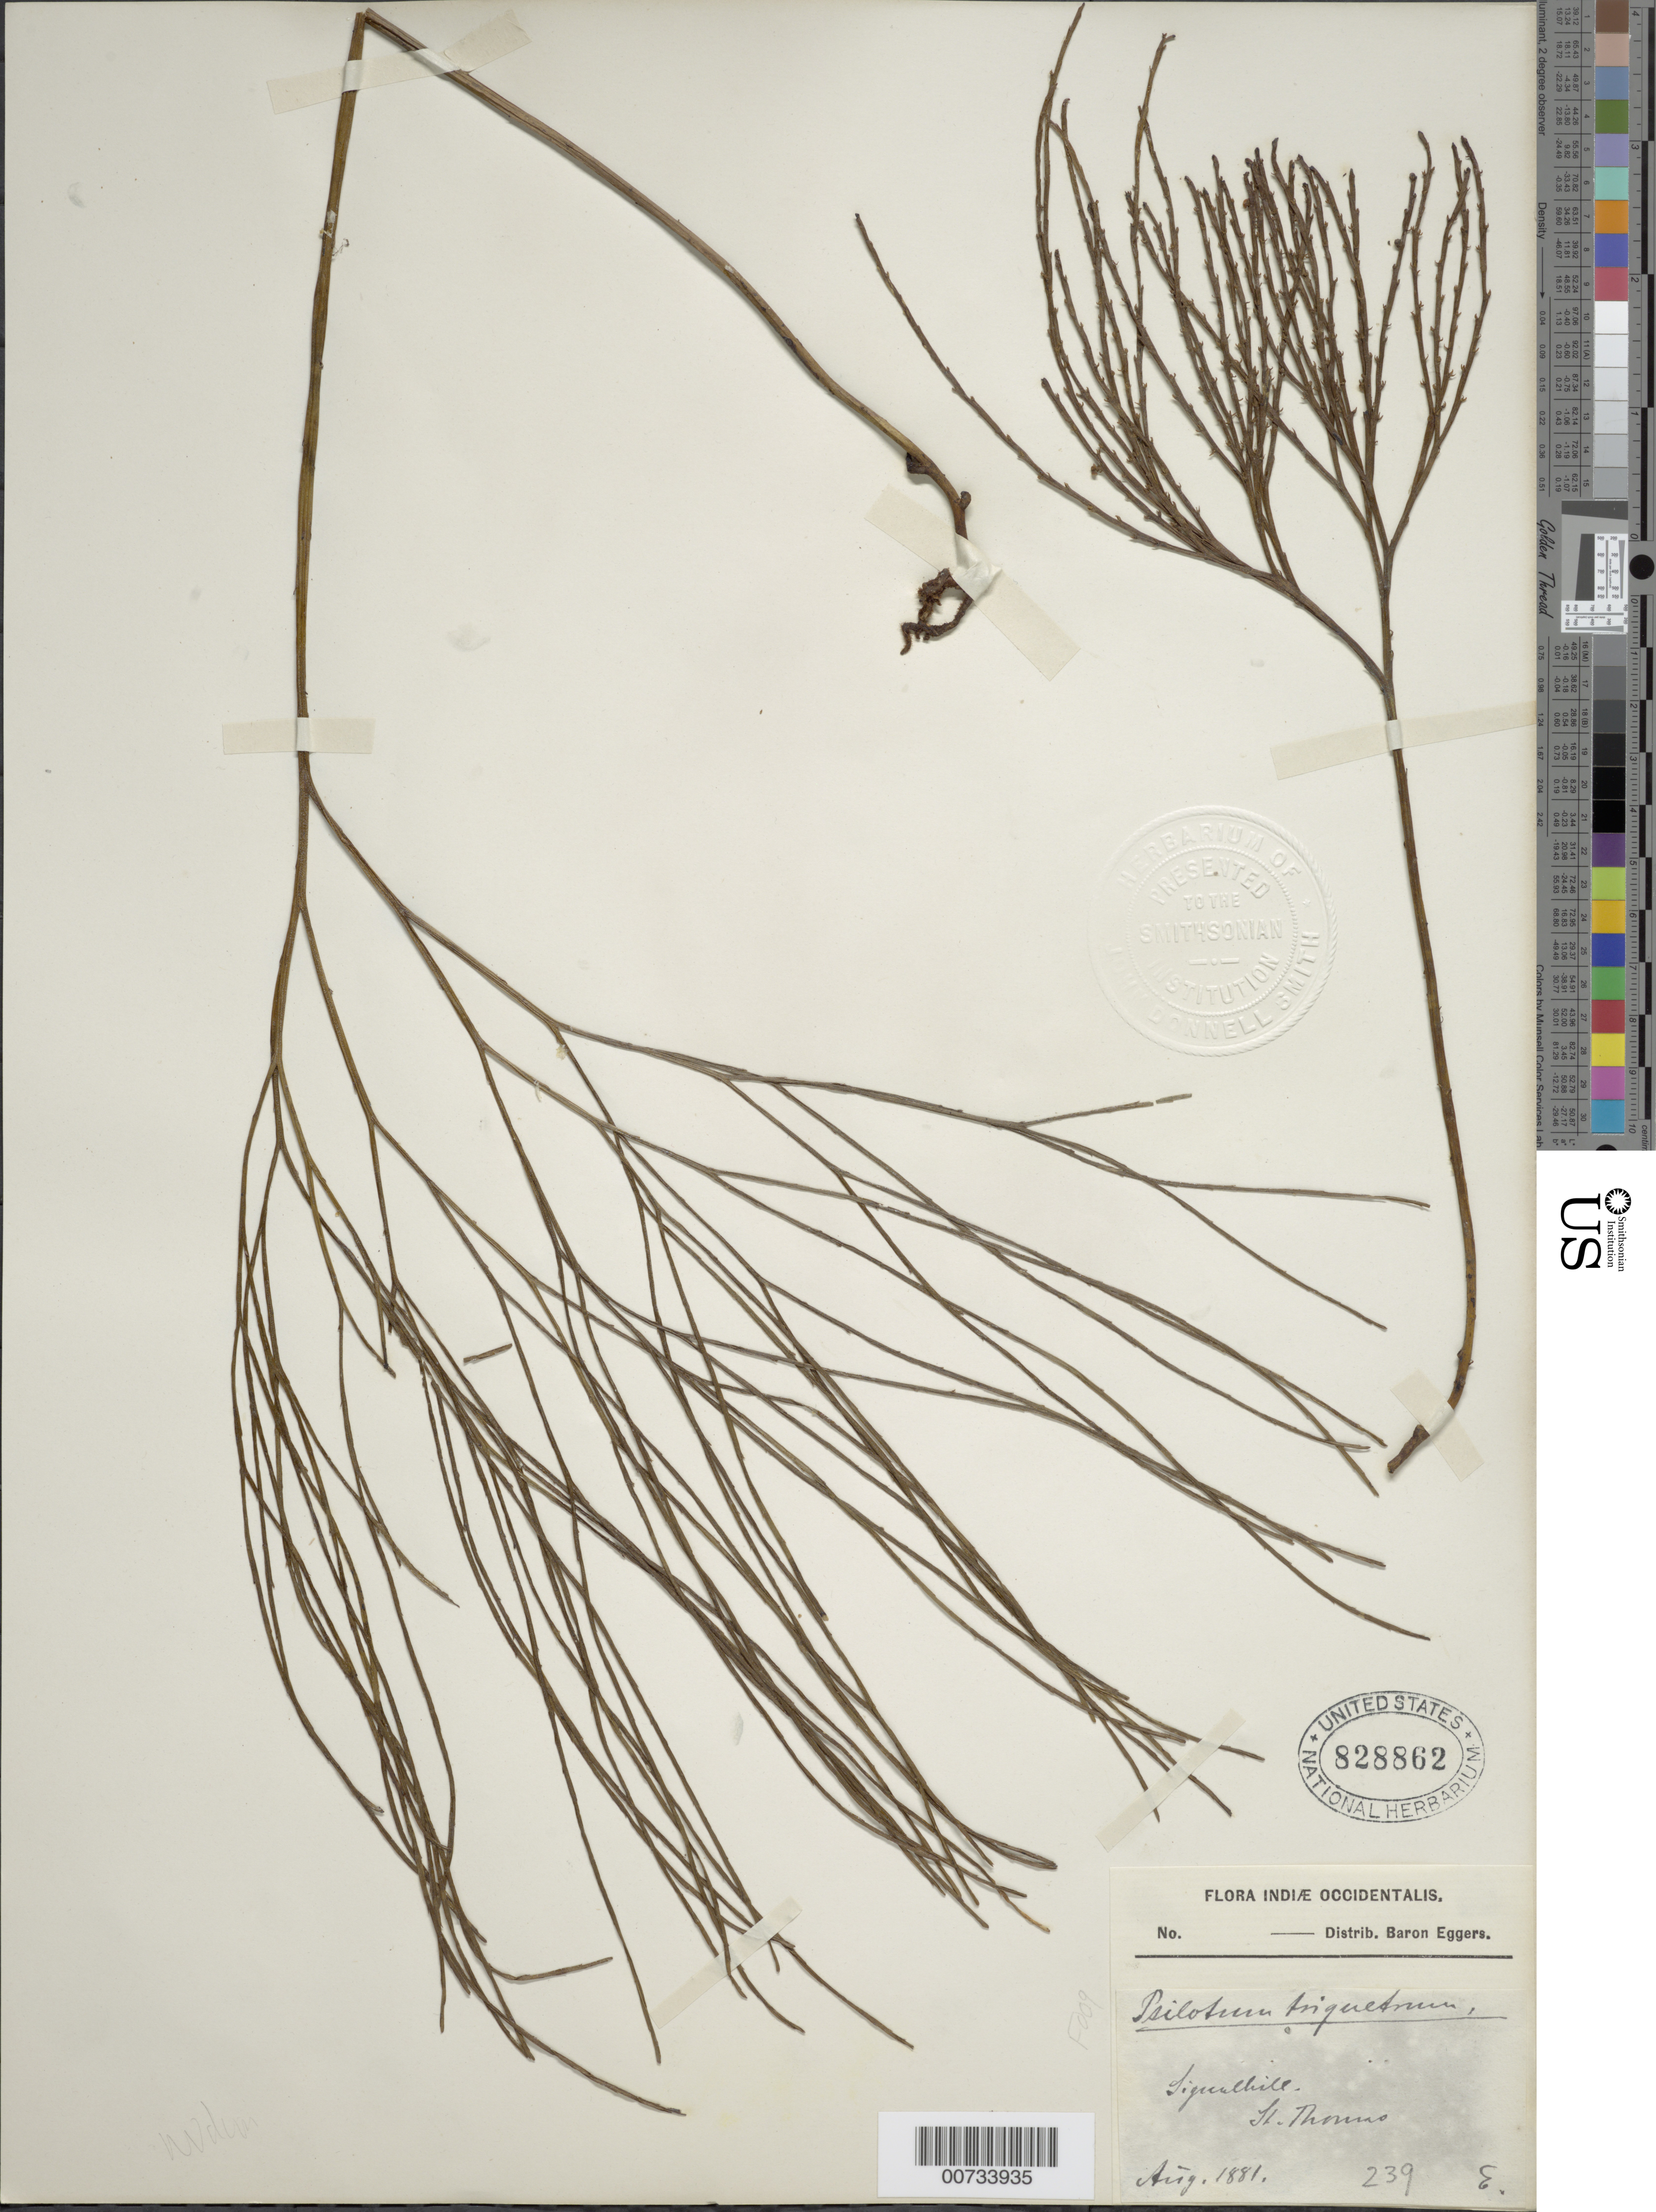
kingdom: Plantae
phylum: Tracheophyta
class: Polypodiopsida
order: Psilotales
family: Psilotaceae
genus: Psilotum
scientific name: Psilotum nudum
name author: (L.) P. Beauv.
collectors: H. F. A. von Eggers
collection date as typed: Aug 1881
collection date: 1881-08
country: U.S. Virgin Islands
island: St. Thomas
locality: St. Thomas: Signal Hill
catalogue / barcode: US 828862